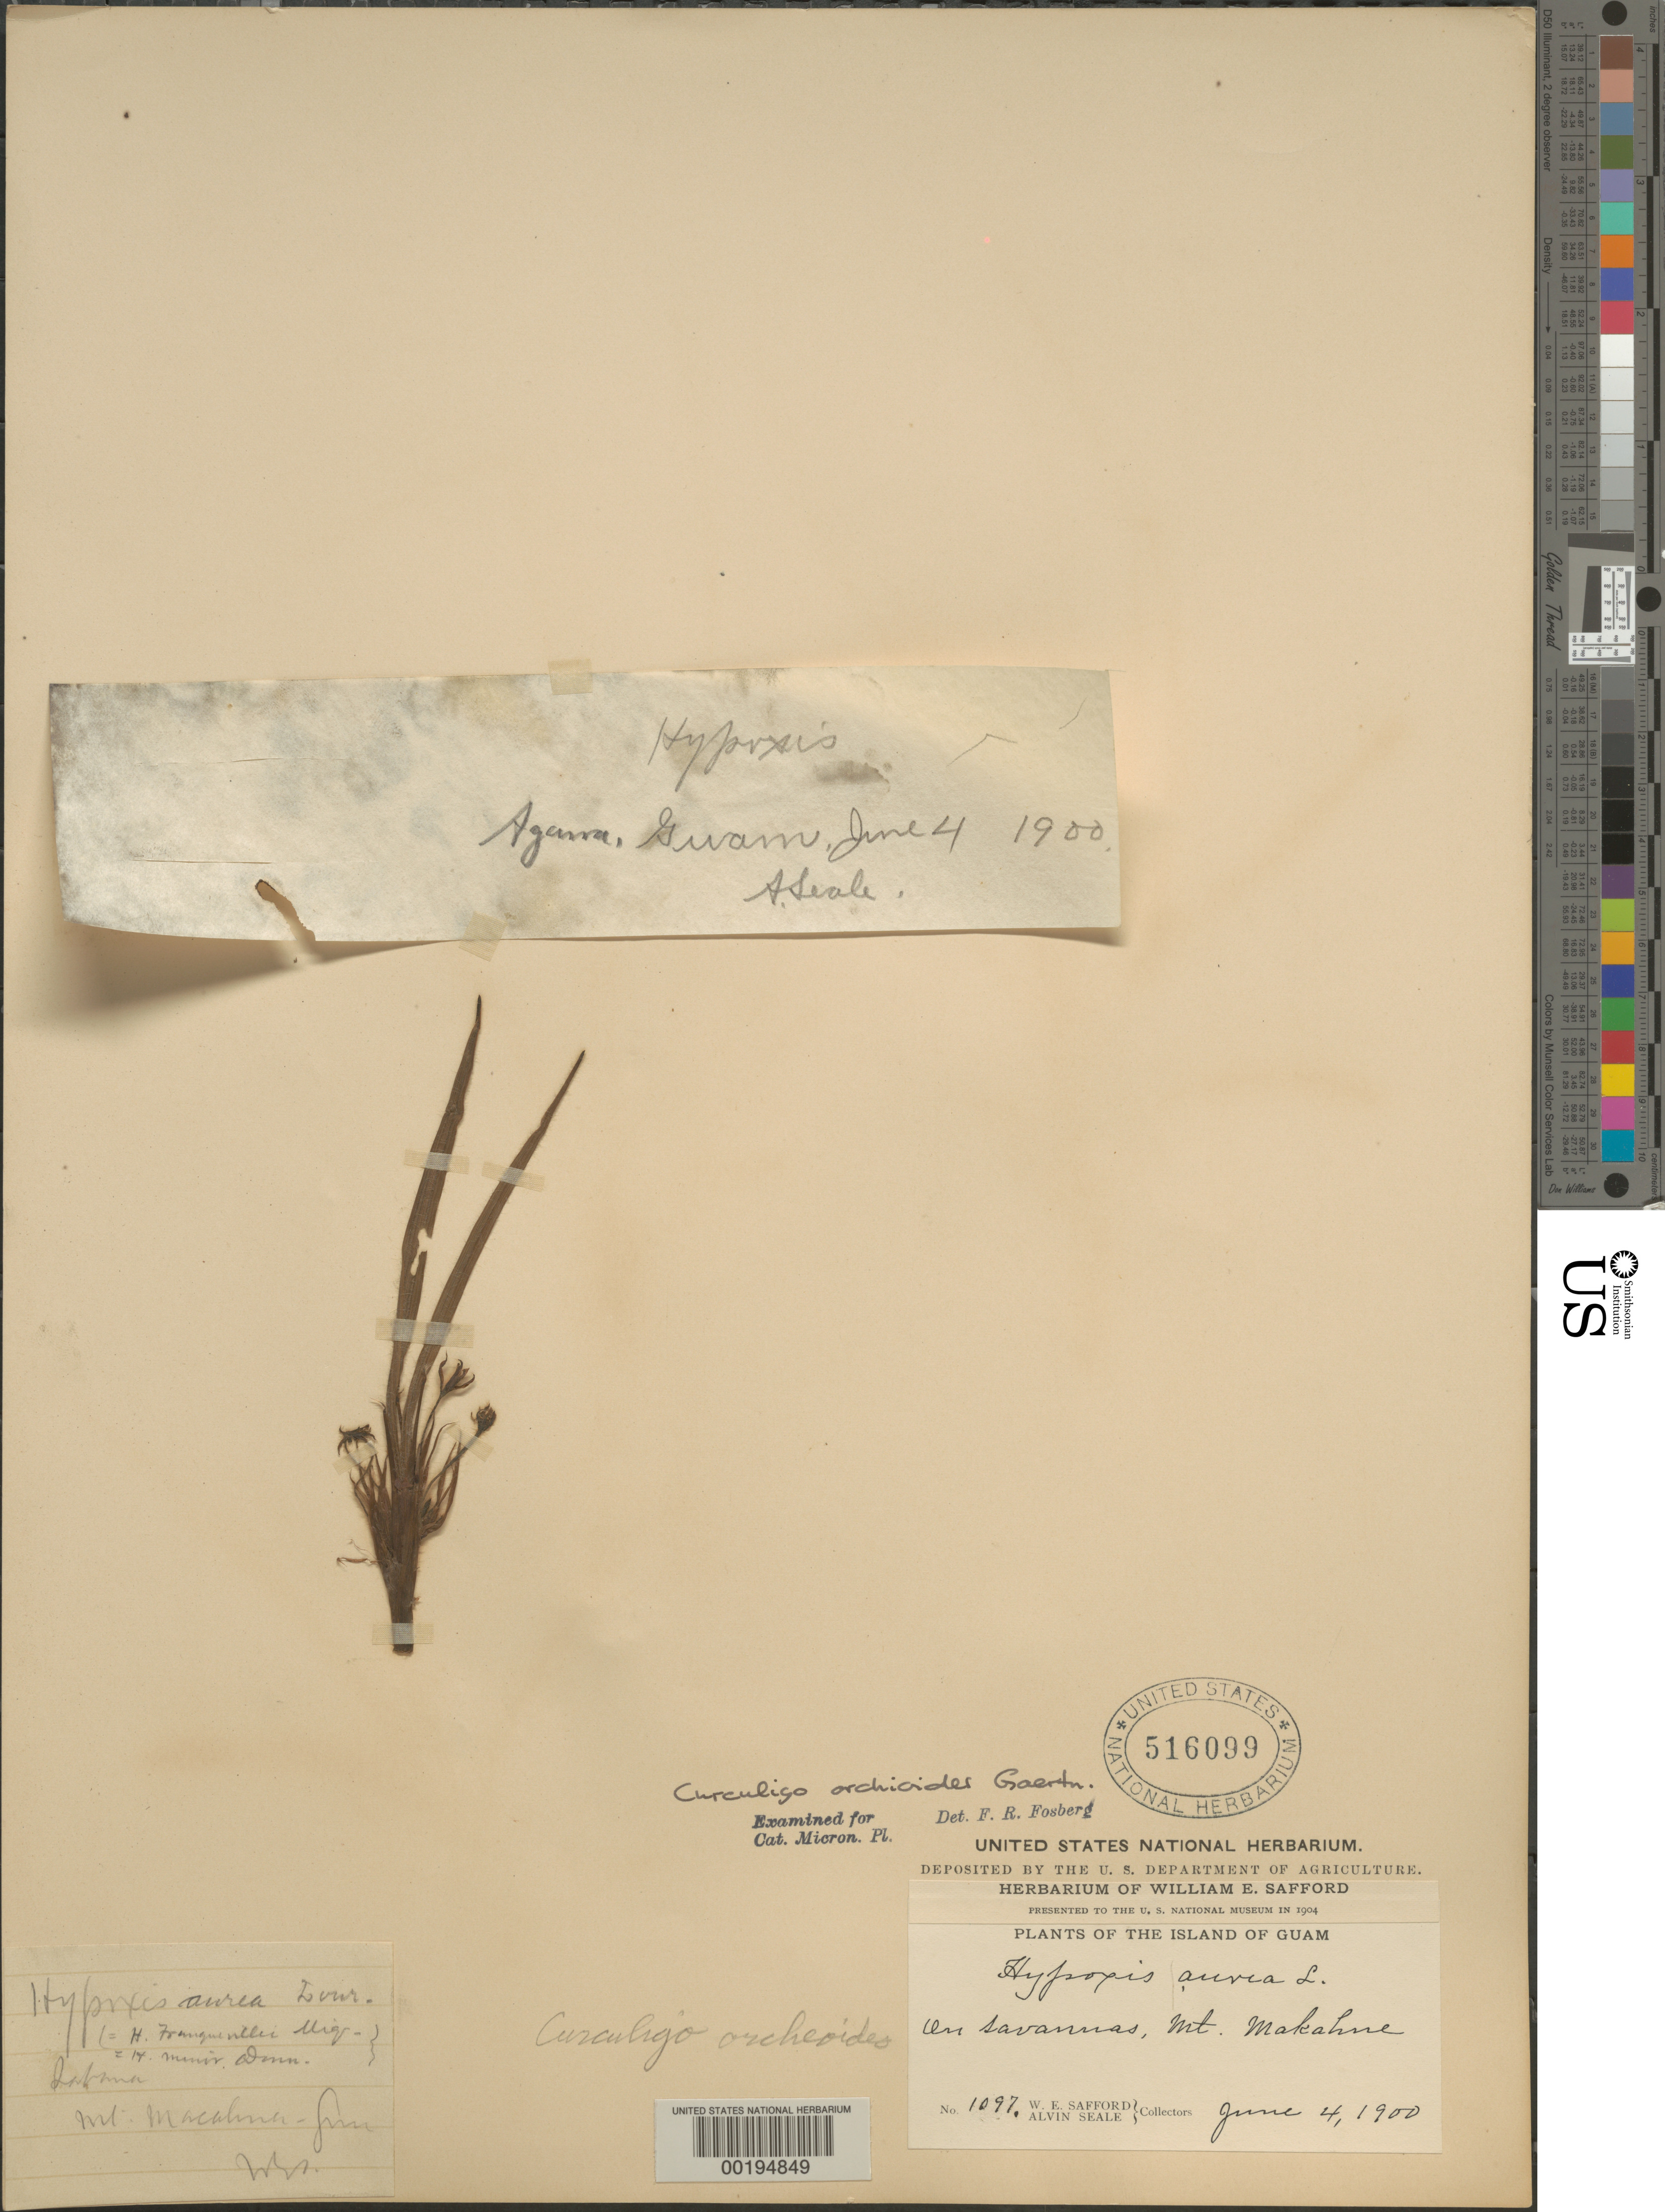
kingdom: Plantae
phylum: Tracheophyta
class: Liliopsida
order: Asparagales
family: Hypoxidaceae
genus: Curculigo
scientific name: Curculigo orchioides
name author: Gaertn.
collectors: W. E. Safford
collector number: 1097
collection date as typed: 04 Jun 1900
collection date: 1900-06-04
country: Guam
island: Guam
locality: Mt. makahue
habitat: Savannas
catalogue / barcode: US 516099